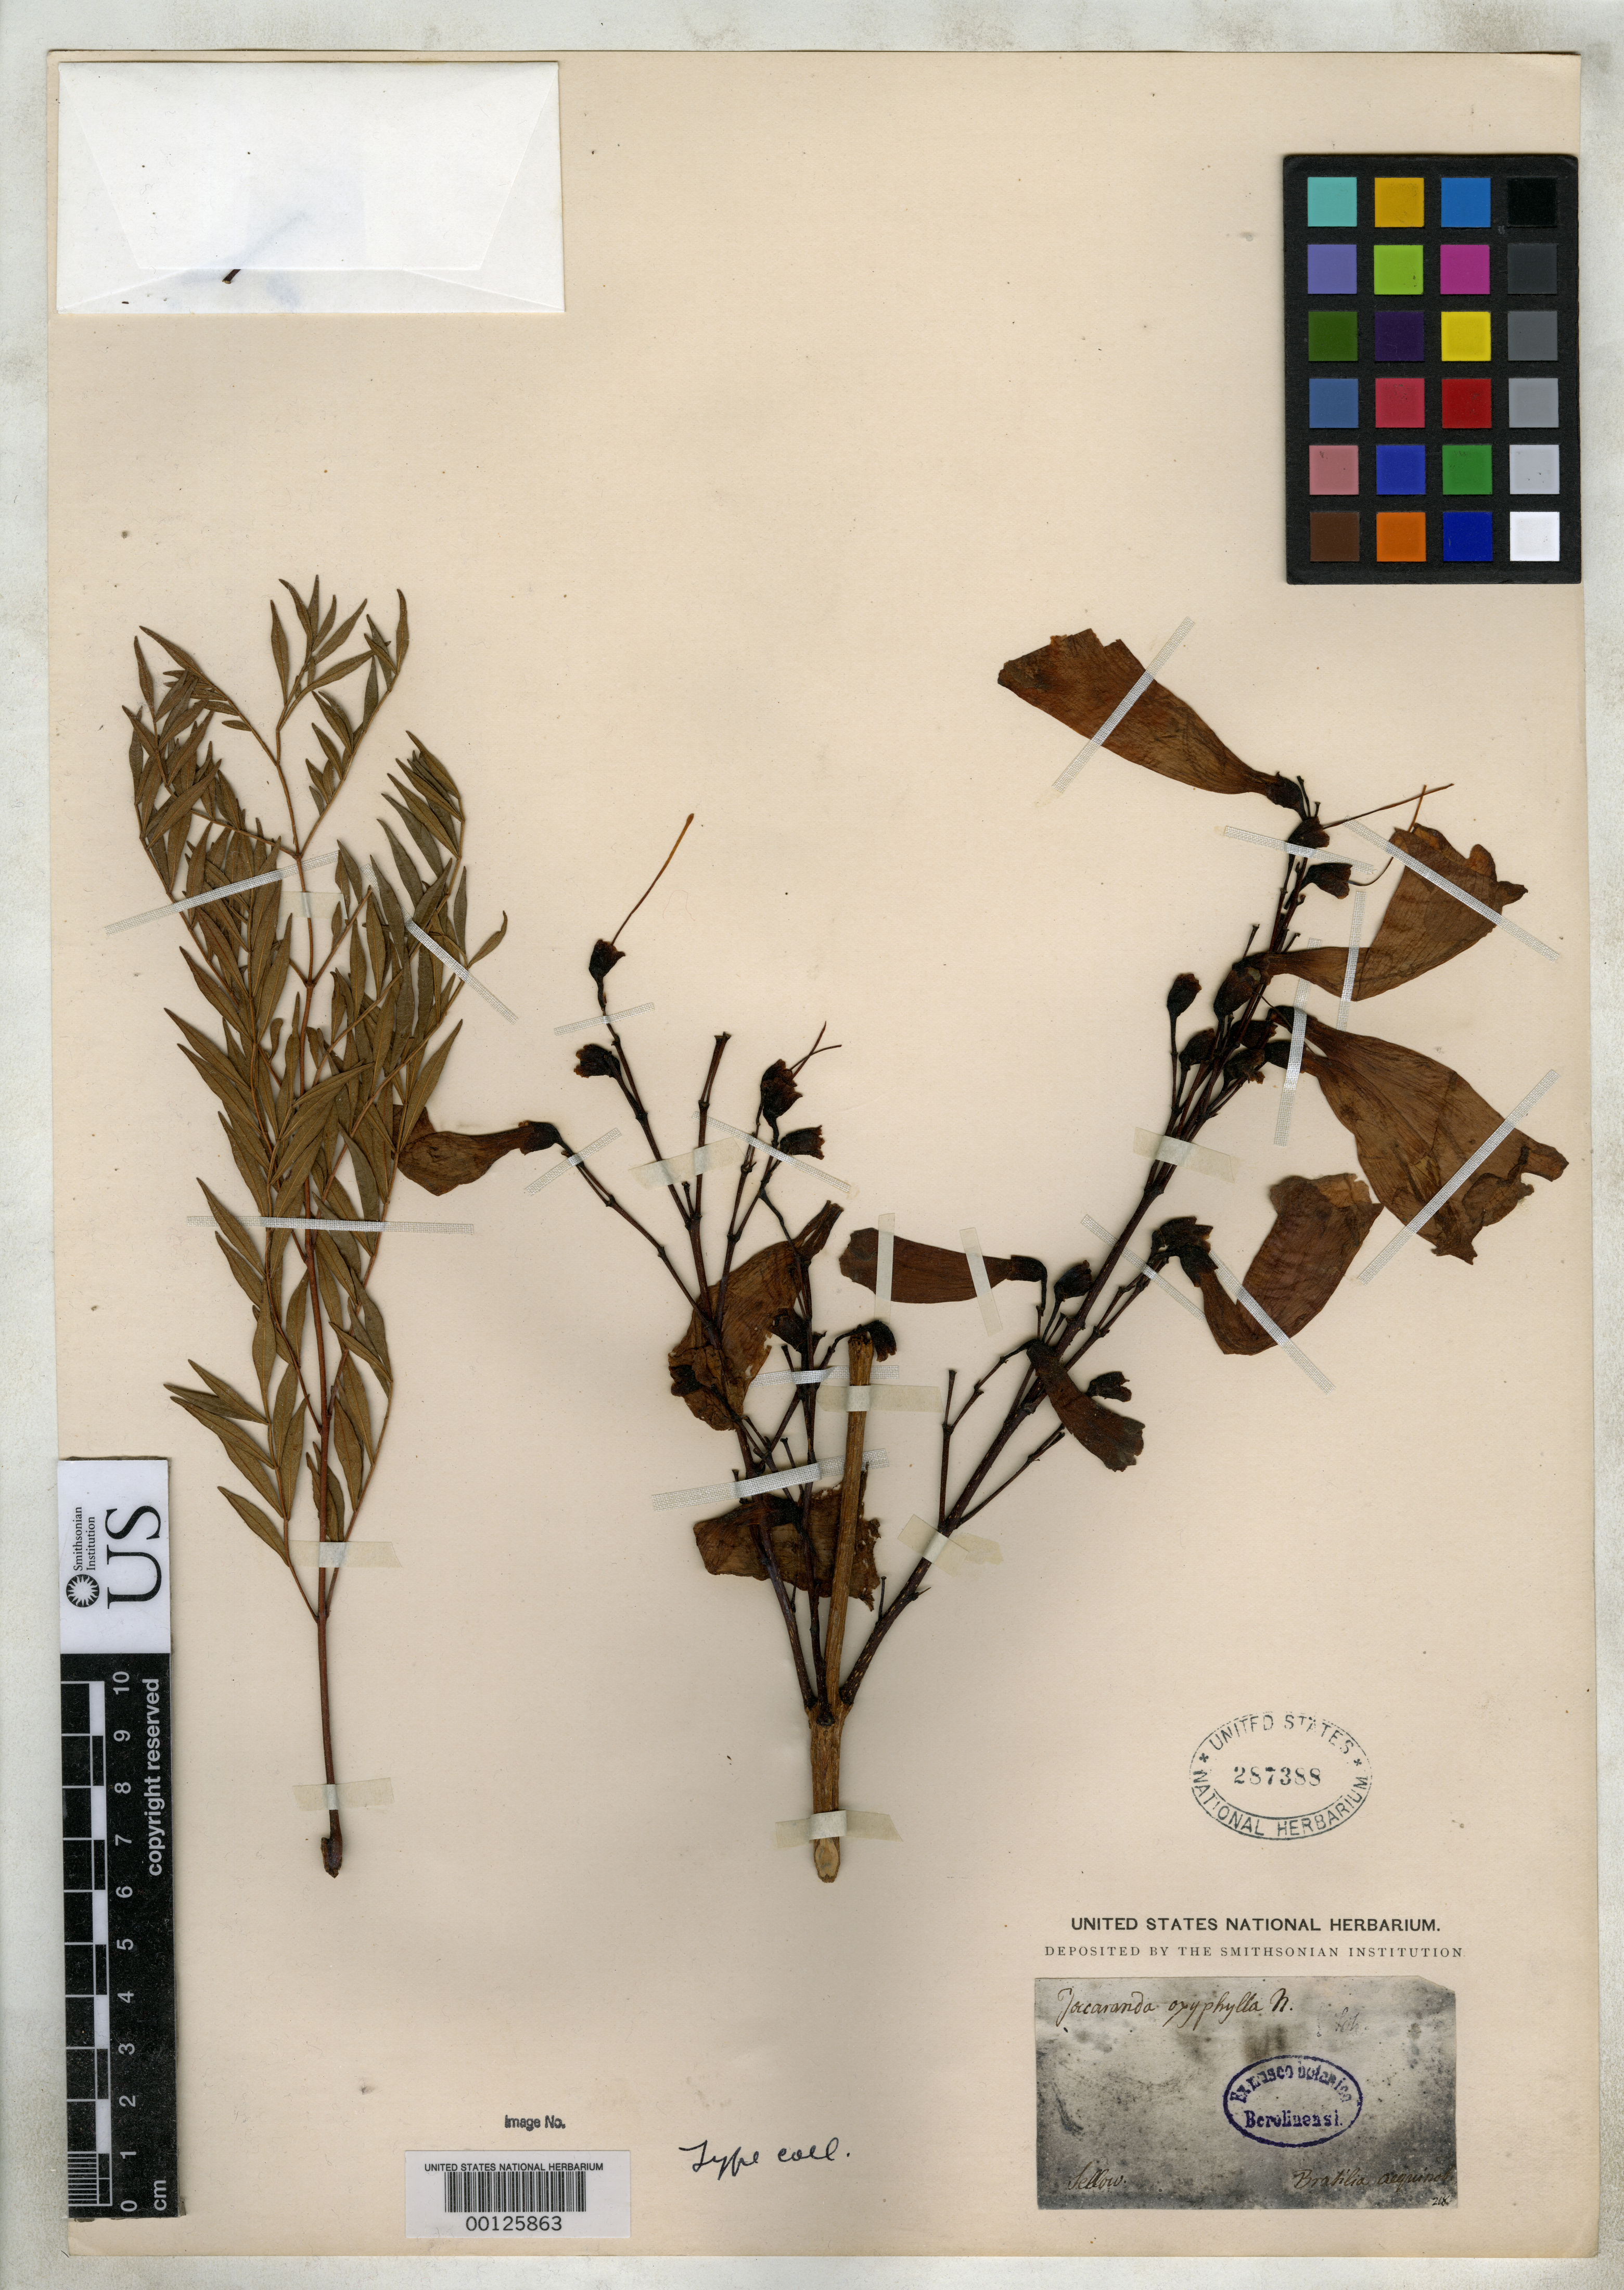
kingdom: Plantae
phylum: Tracheophyta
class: Magnoliopsida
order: Lamiales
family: Bignoniaceae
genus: Jacaranda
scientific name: Jacaranda oxyphylla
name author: Cham.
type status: Type Collection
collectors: F. Sellow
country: Brazil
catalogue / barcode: US 287388